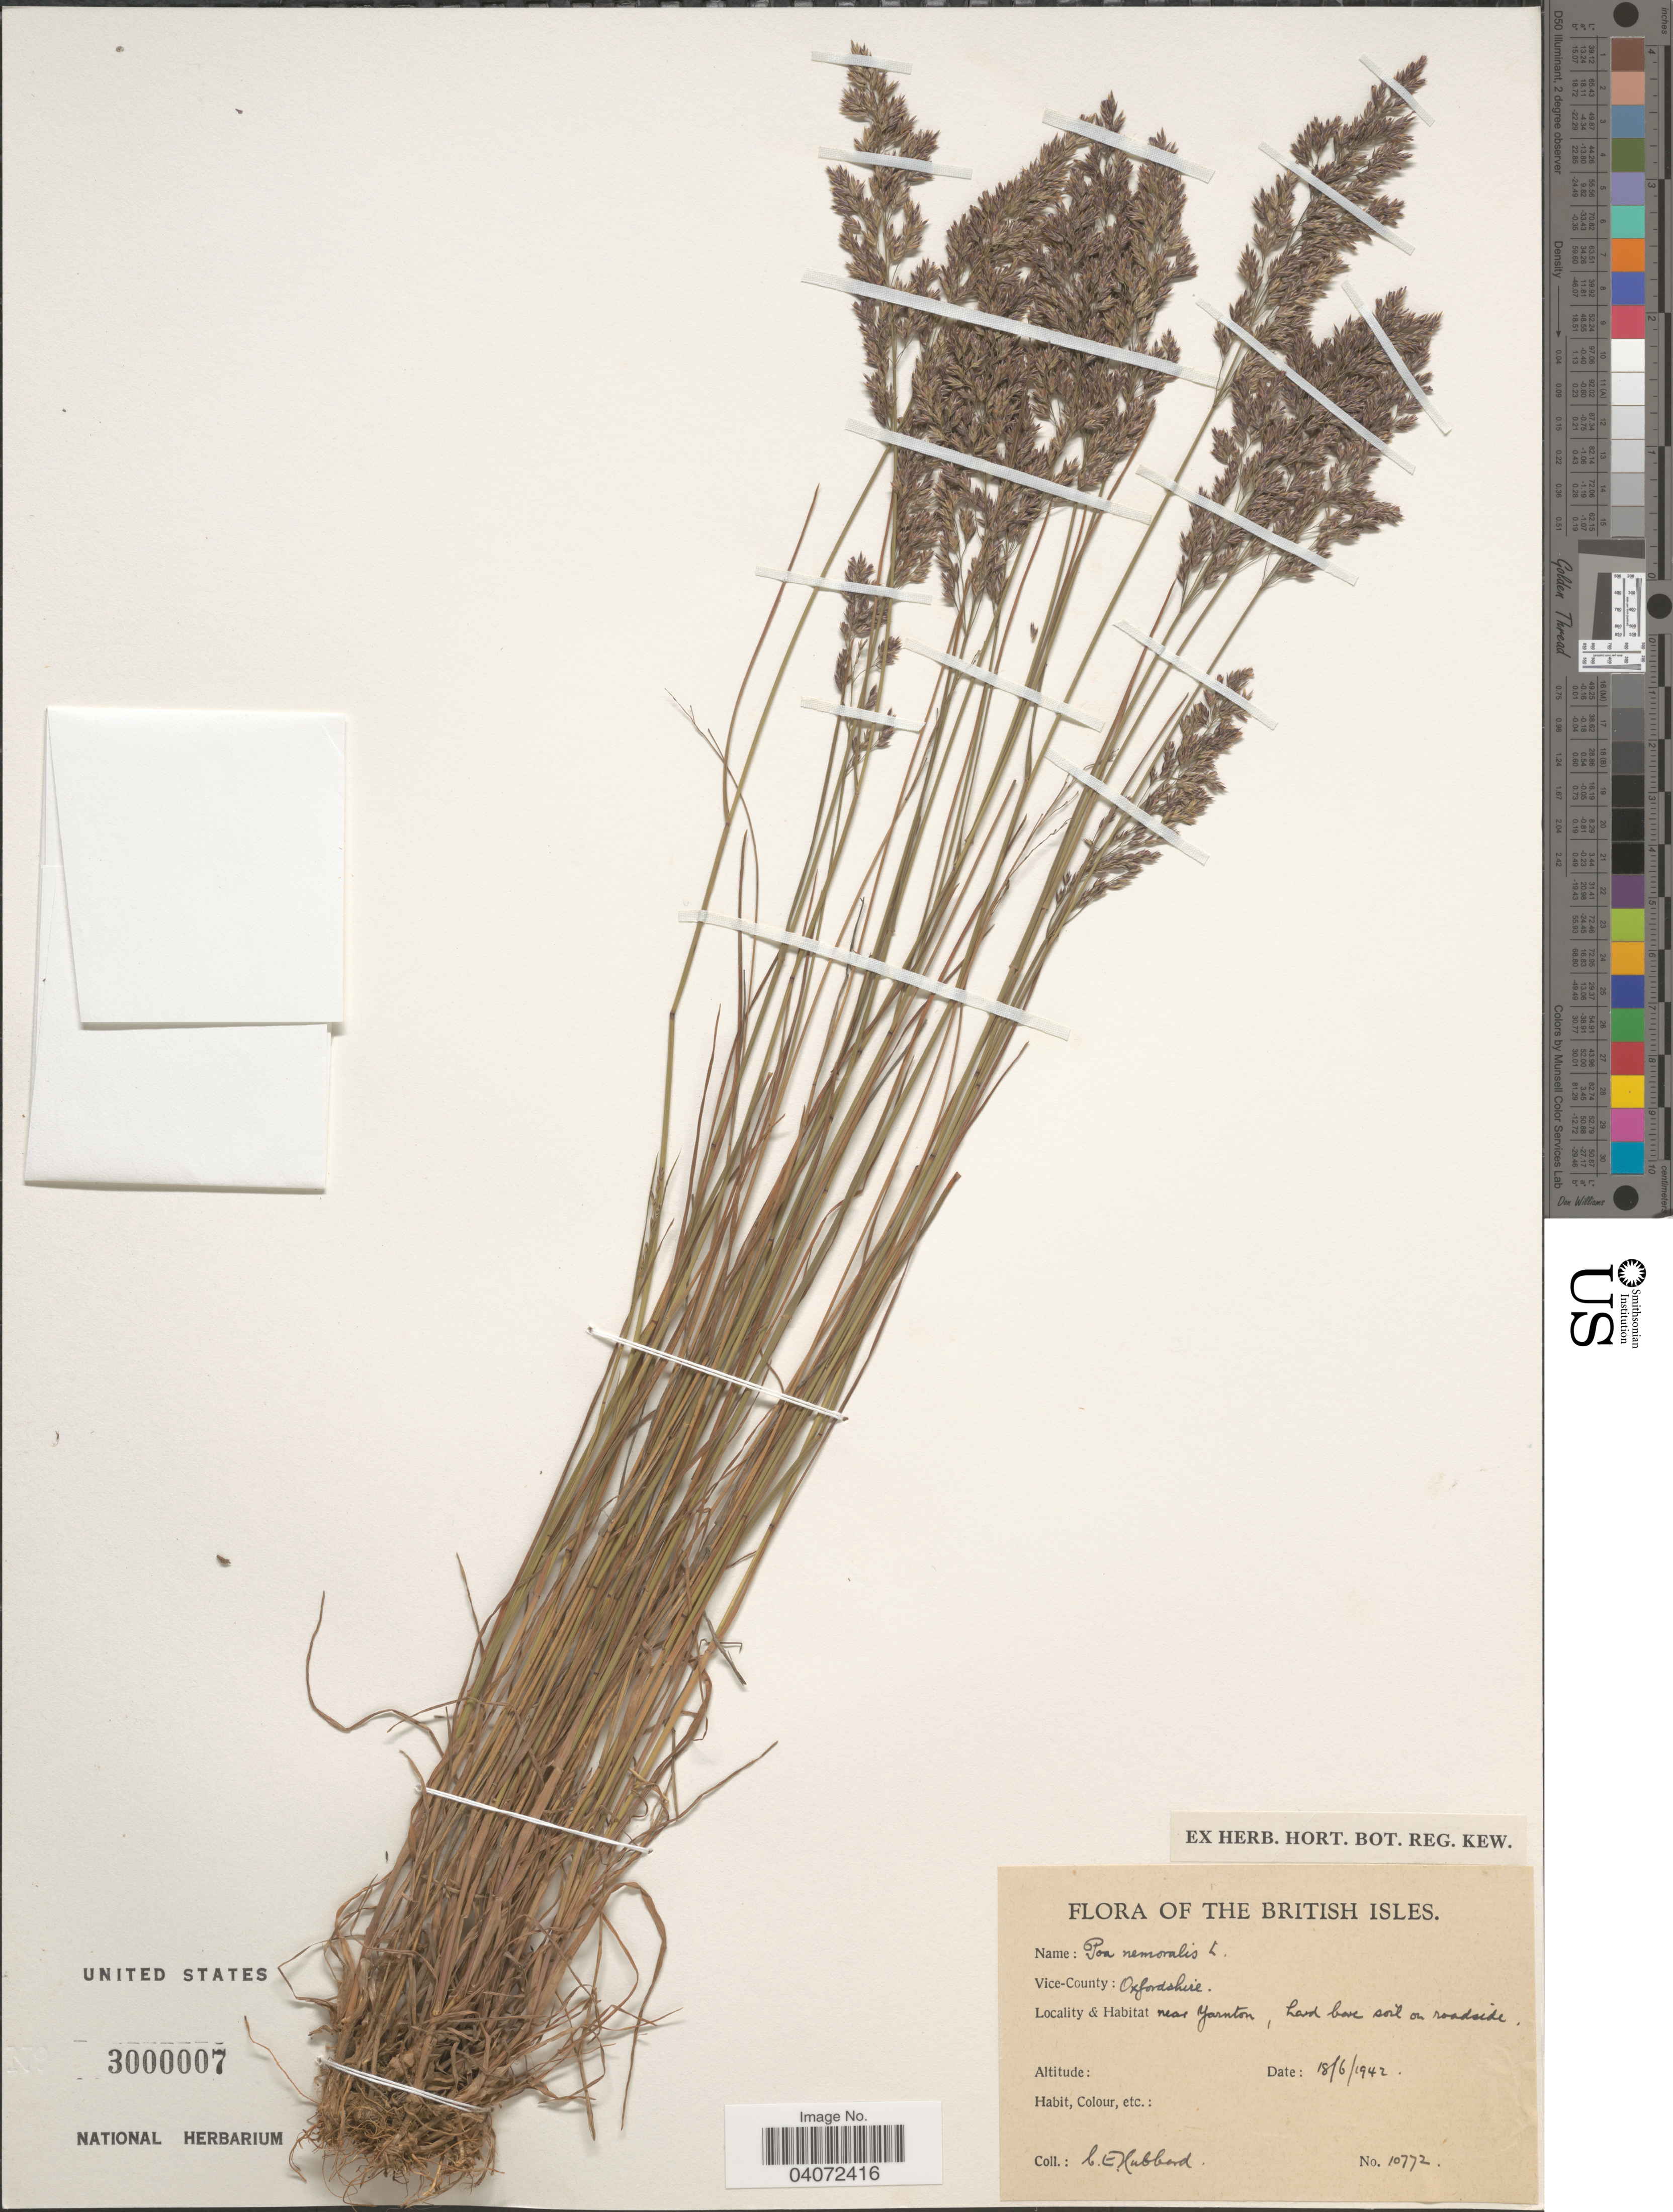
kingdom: Plantae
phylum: Tracheophyta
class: Liliopsida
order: Poales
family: Poaceae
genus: Poa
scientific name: Poa nemoralis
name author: L.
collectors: C. E. Hubbard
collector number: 10772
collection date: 1942-06-18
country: United Kingdom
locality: The British Isles. Vice-County: Oxfordshire. Near Yarnton.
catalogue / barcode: US 3000007